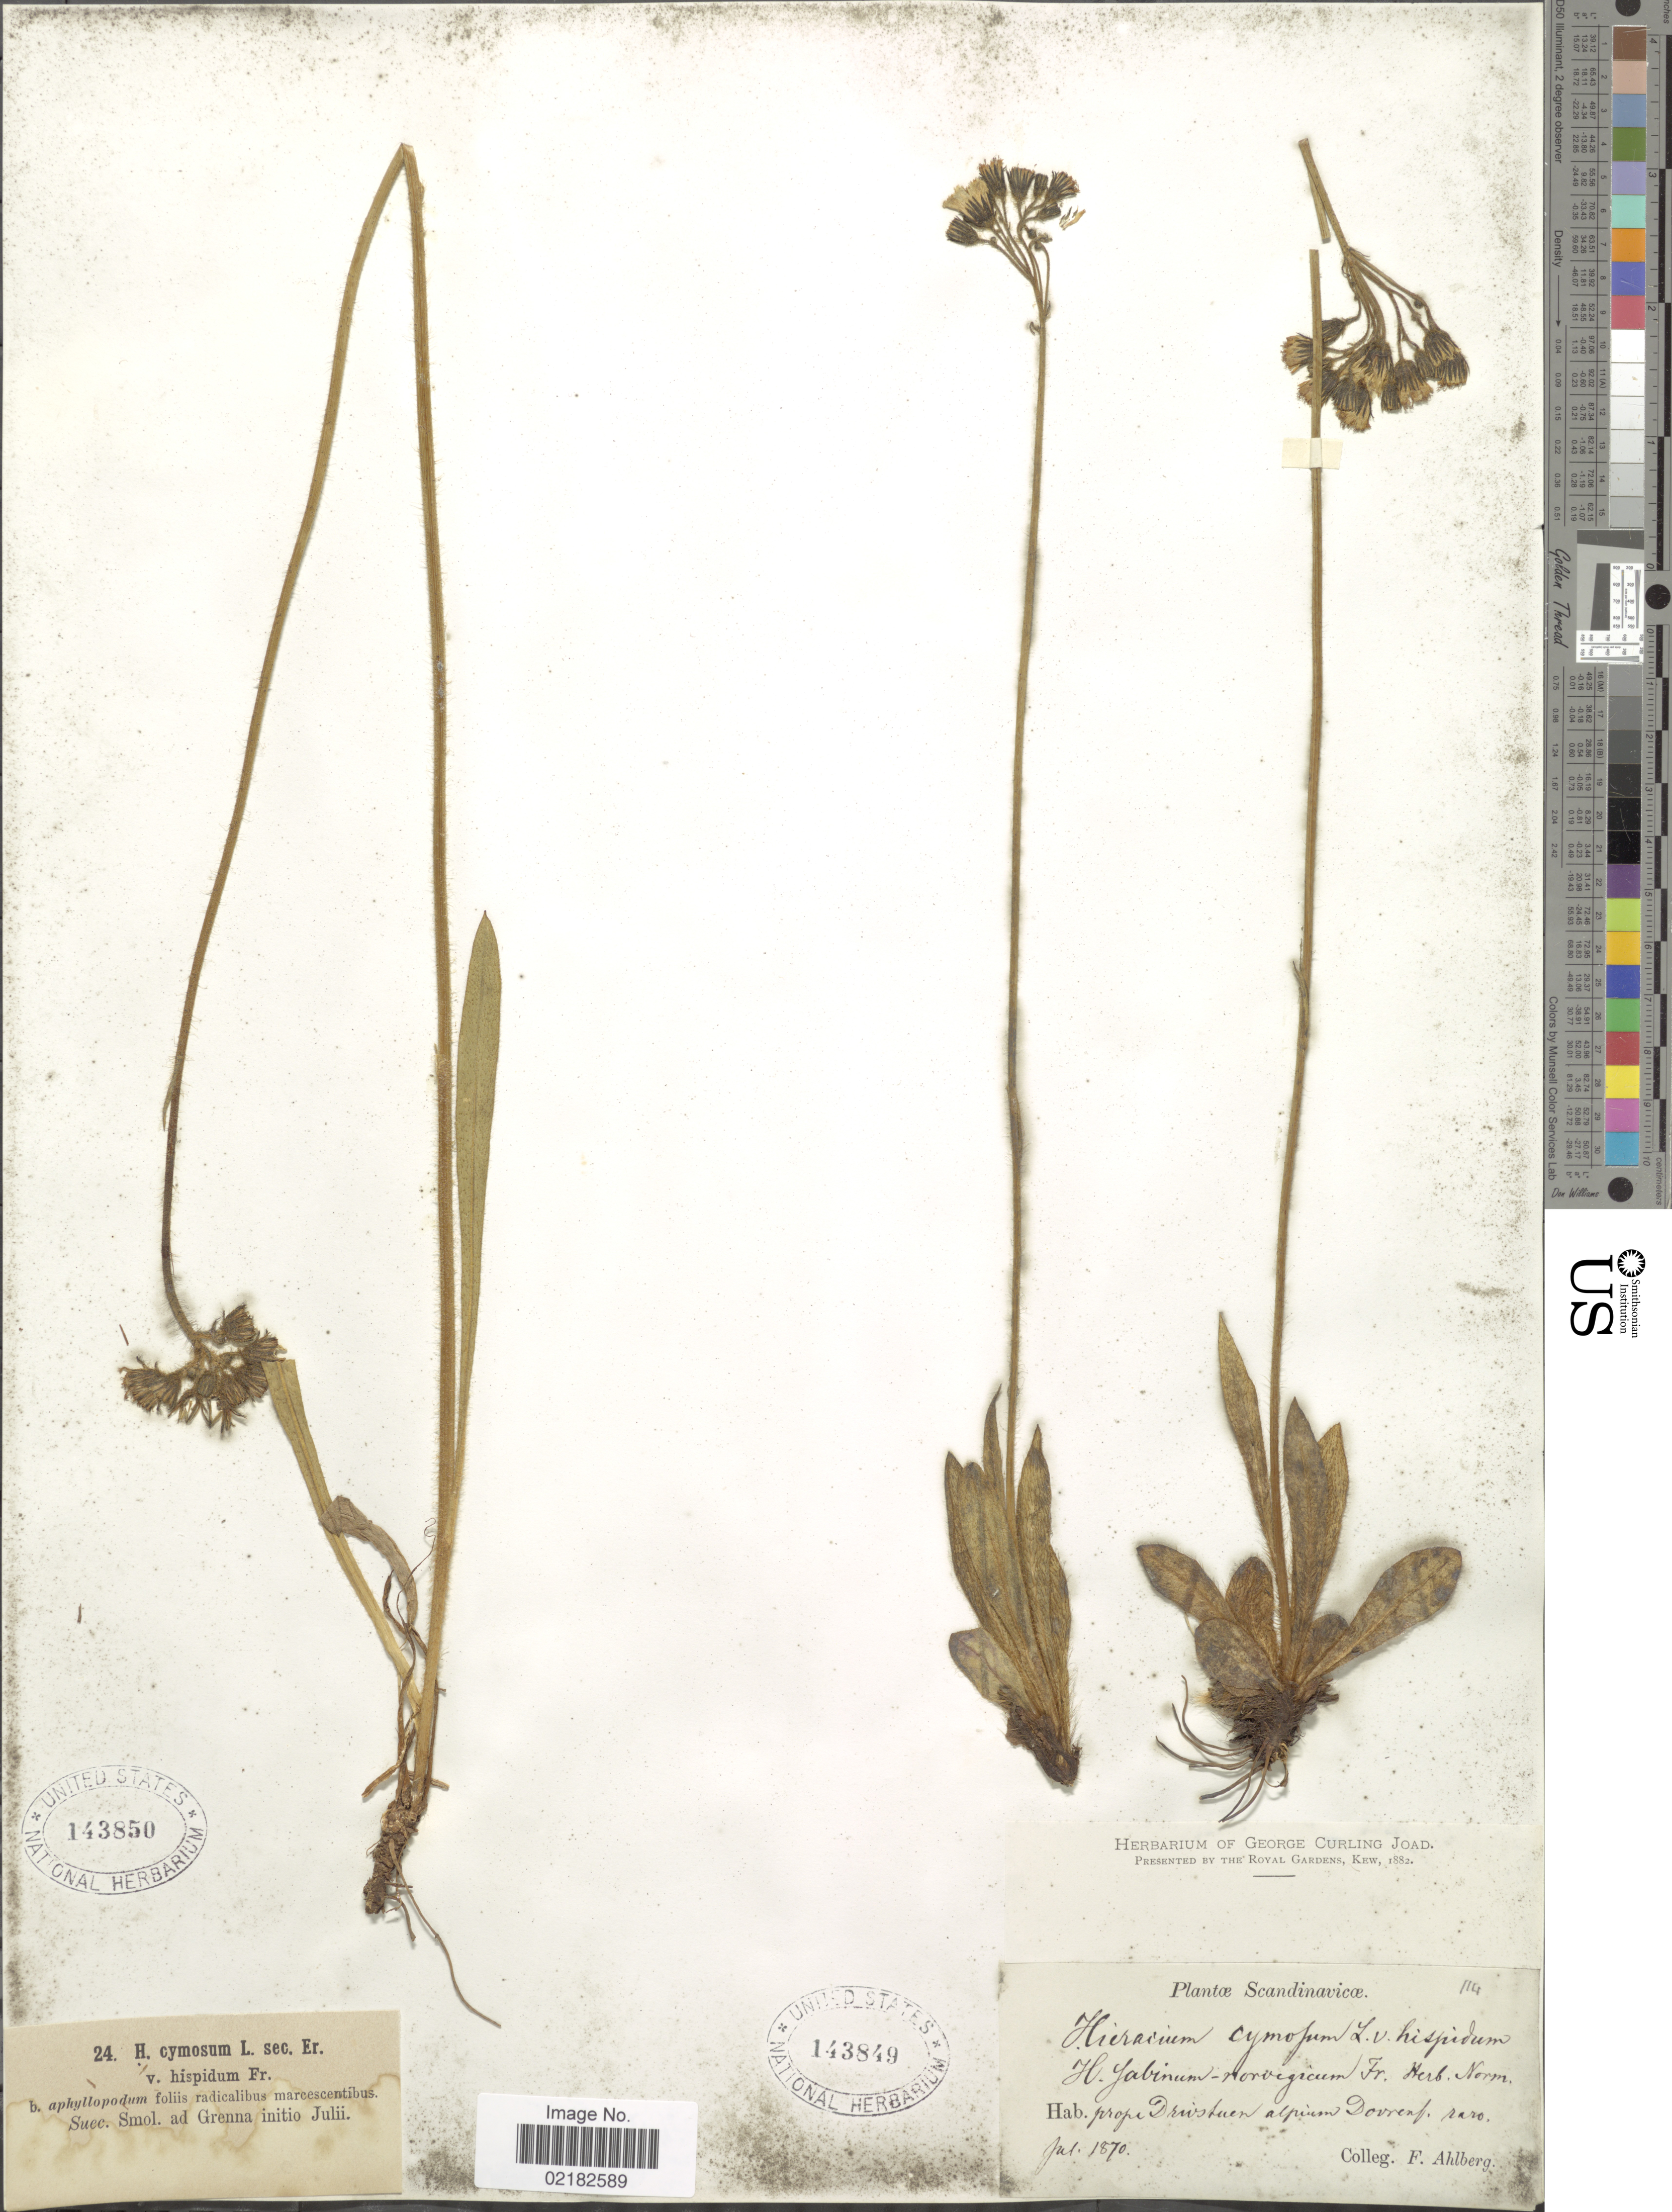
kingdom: Plantae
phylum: Tracheophyta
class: Magnoliopsida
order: Asterales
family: Asteraceae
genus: Pilosella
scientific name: Pilosella cymiflora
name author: (Näg. & Peter) S. Bräut. & Greuter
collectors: F. Ahlberg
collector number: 114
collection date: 1870-07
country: Norway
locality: Scandinavicae, prope Drivstuen alpium Dovrens.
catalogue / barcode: US 143849-2